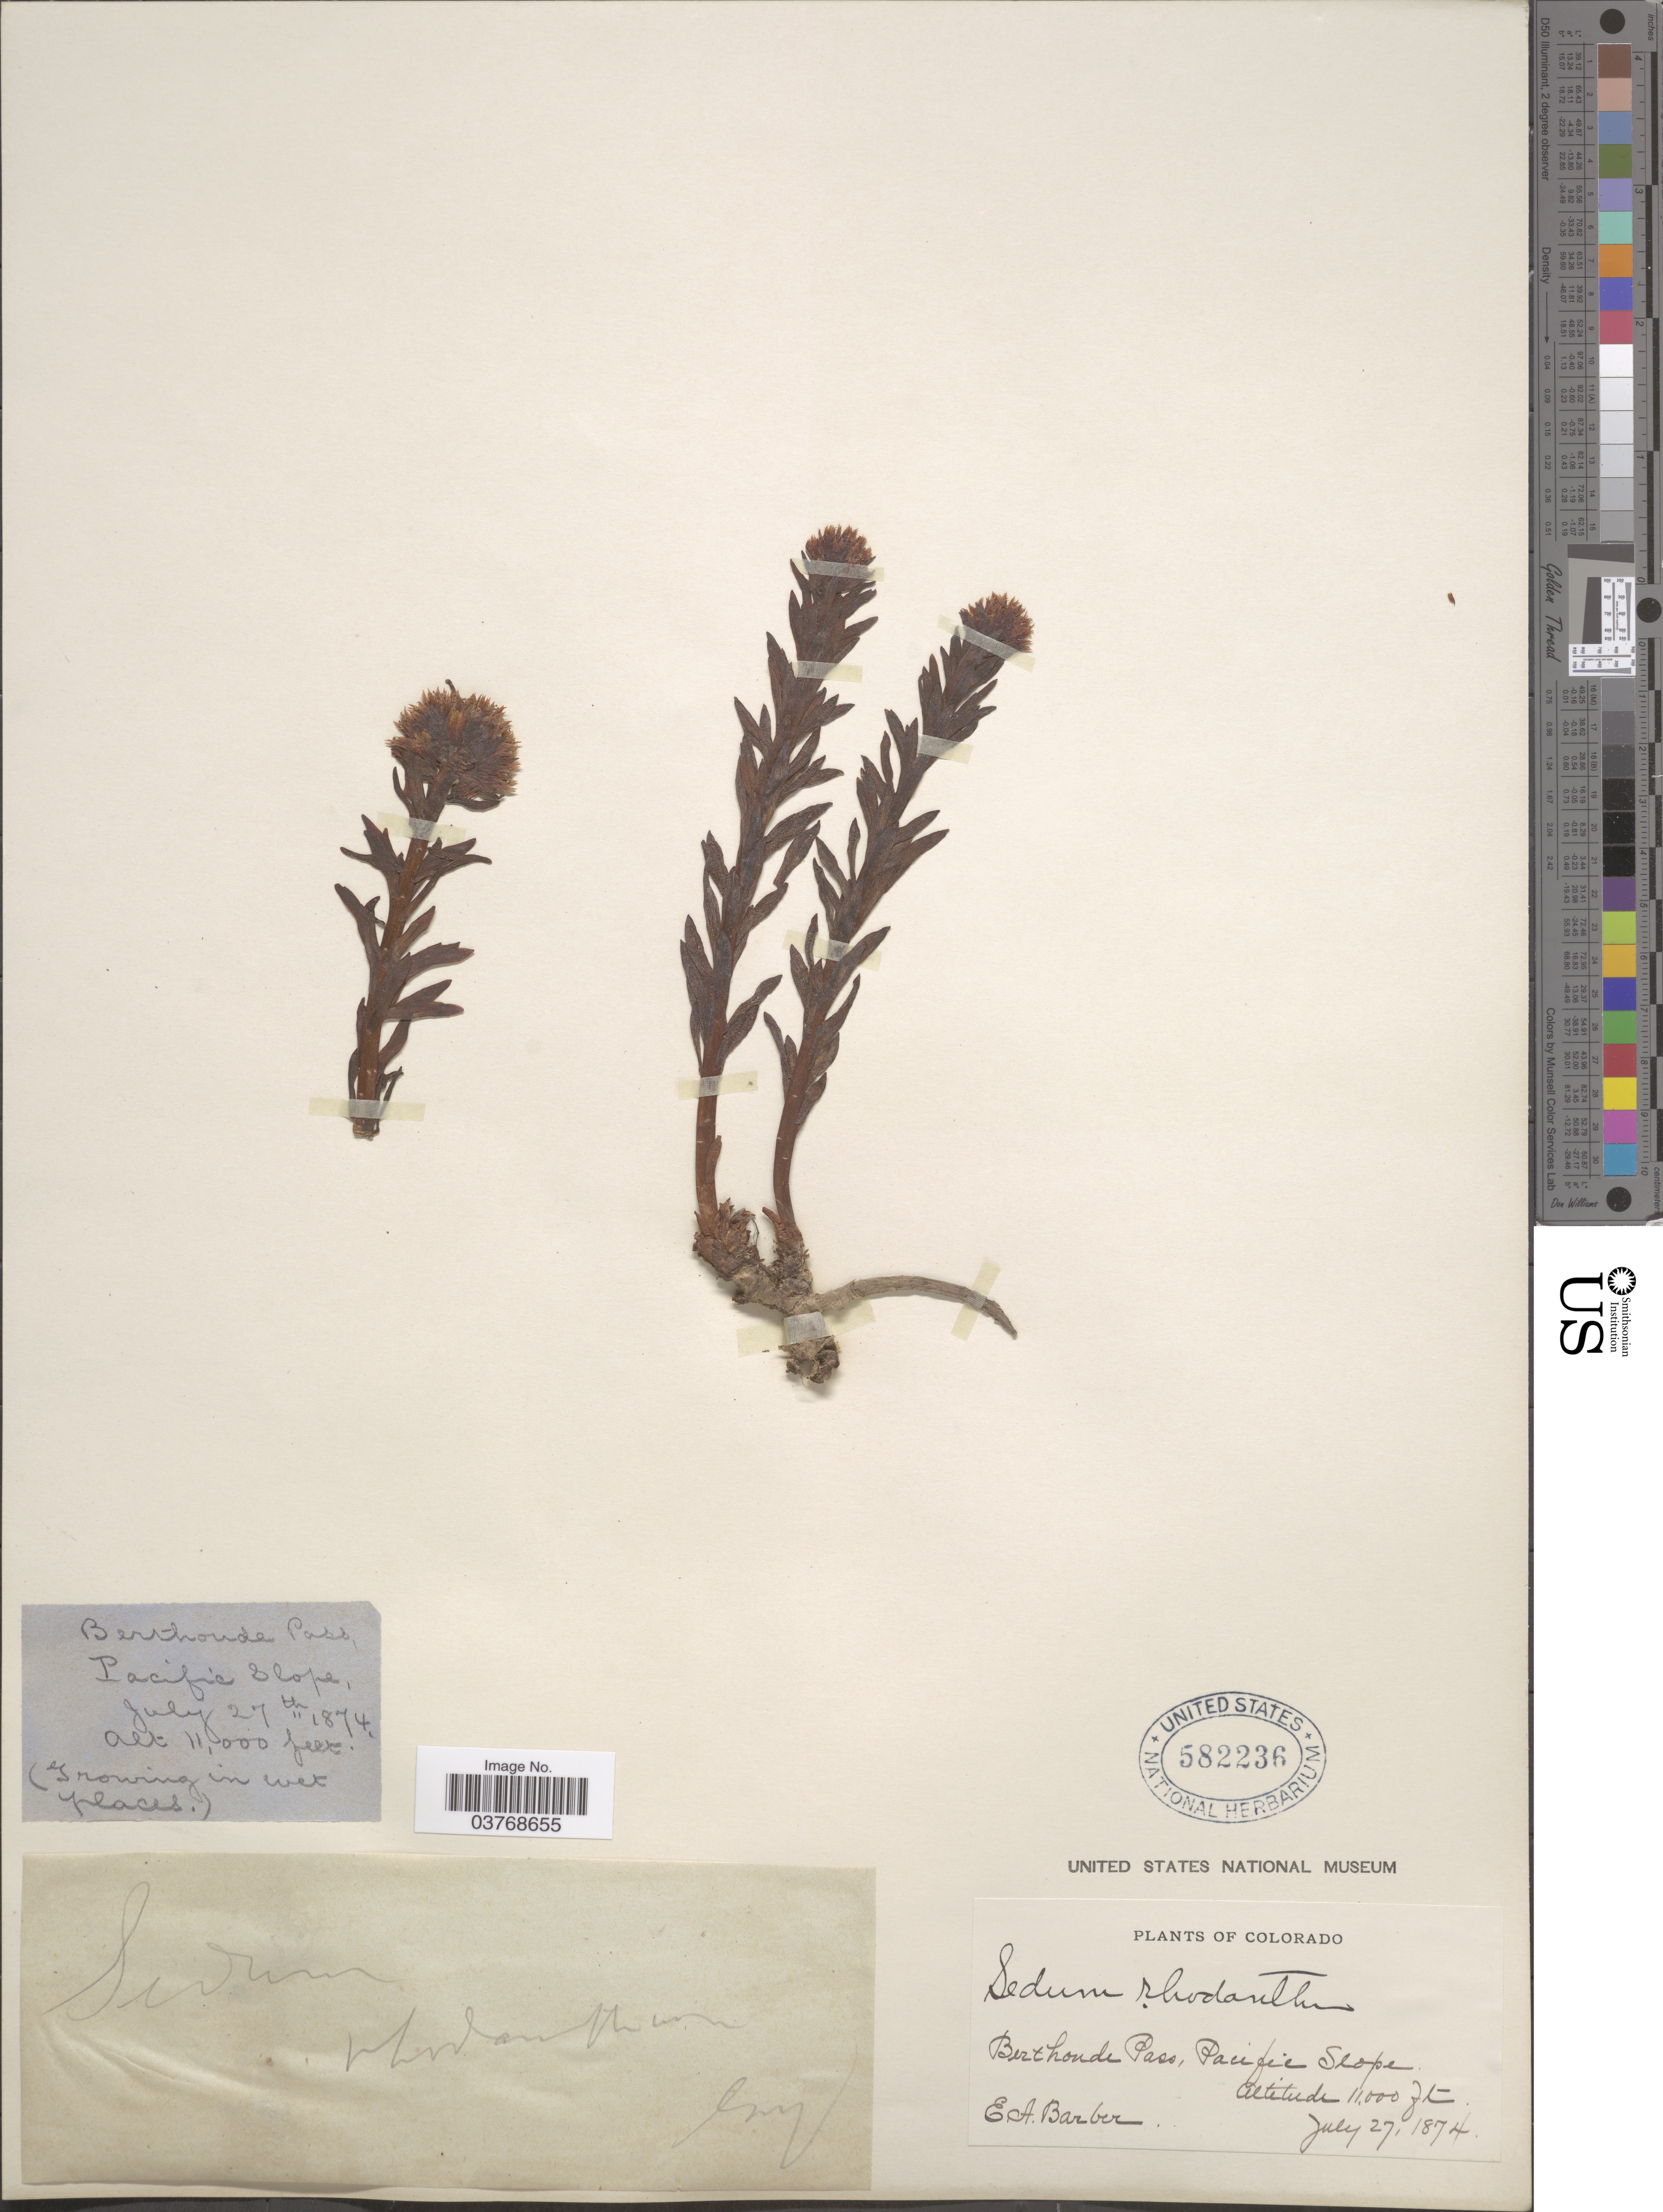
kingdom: Plantae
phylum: Tracheophyta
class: Magnoliopsida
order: Saxifragales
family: Crassulaceae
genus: Rhodiola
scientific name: Rhodiola rhodantha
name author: (A. Gray) H. Jacobsen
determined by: Strong, Mark T., (BOT), Smithsonian Institution - National Museum of Natural History (UNITED STATES)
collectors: E. Barber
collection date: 1874-07-27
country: United States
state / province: Colorado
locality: Berthoude Pass, Pacific Slope.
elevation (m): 3353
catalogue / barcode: US 582236